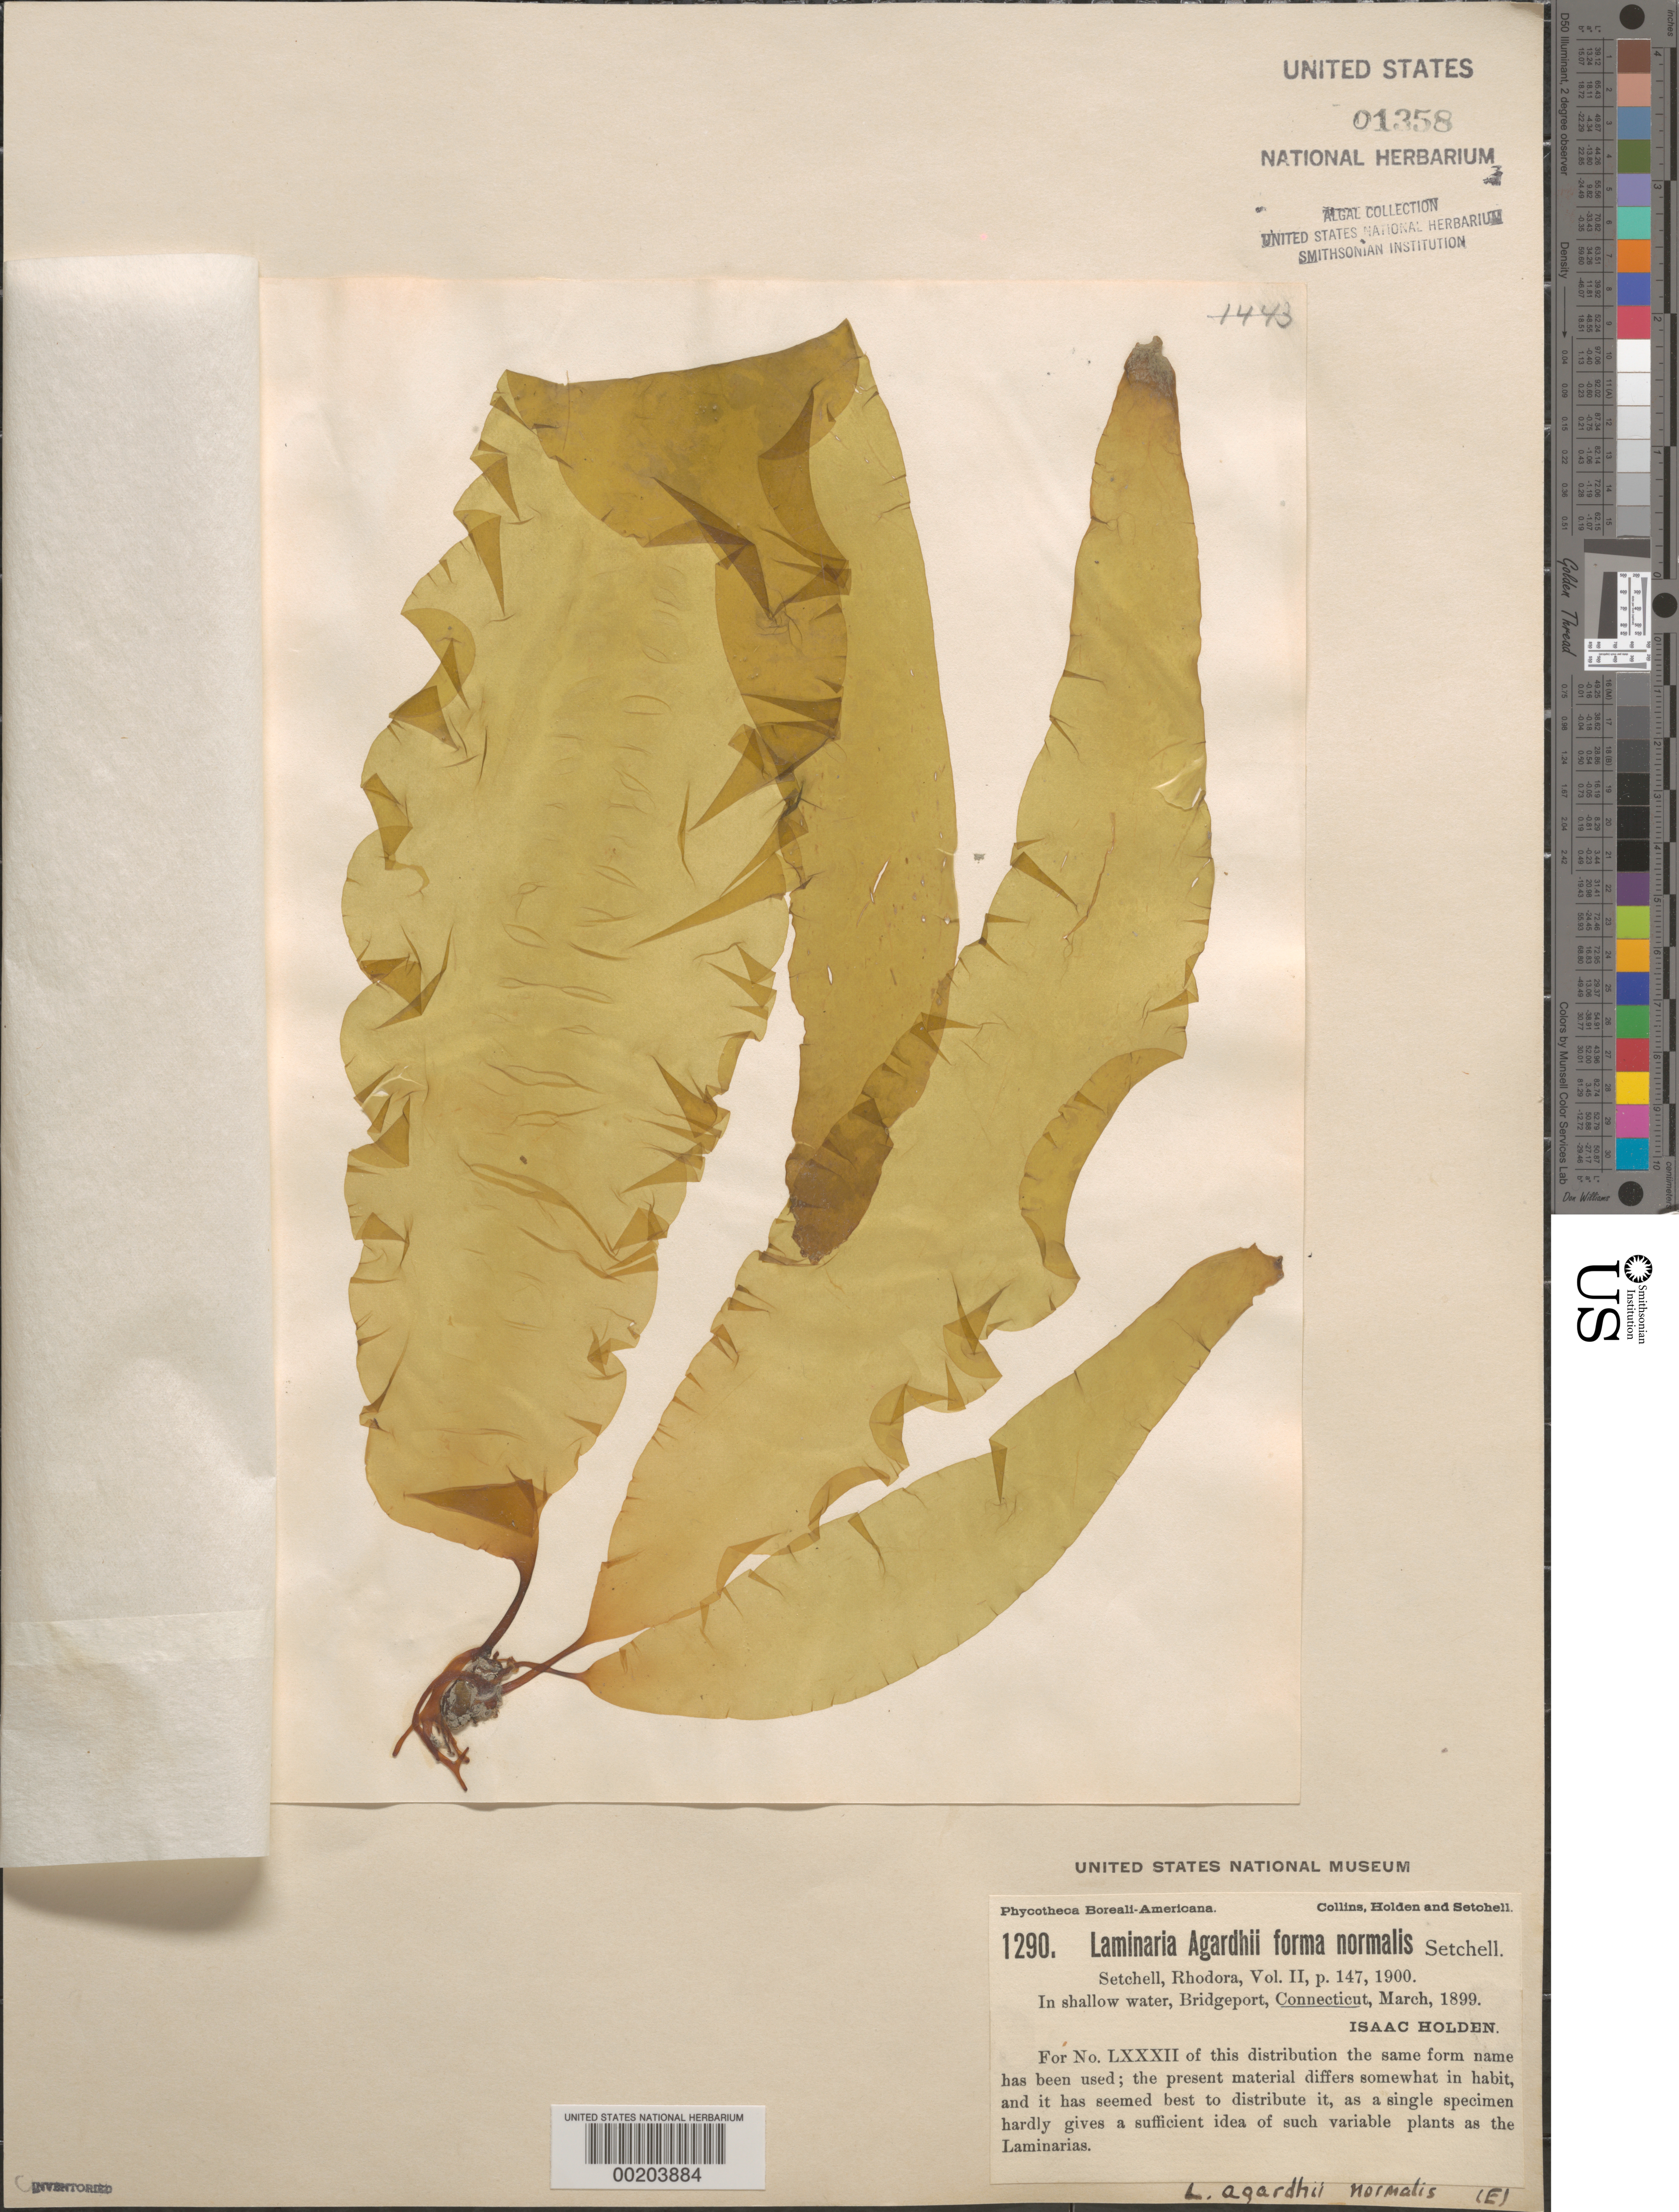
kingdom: Chromista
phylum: Ochrophyta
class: Phaeophyceae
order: Laminariales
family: Laminariaceae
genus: Saccharina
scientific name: Saccharina latissima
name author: C.E. Lane et al.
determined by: Algae name updating Project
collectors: I. Holden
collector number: PB-A 1290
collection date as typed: Mar 1899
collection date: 1899-03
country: United States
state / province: Connecticut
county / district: Fairfield County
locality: Bridgeport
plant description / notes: Collins, Holden & Setchell, Phycotheca Boreali-Americana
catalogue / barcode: US 1358